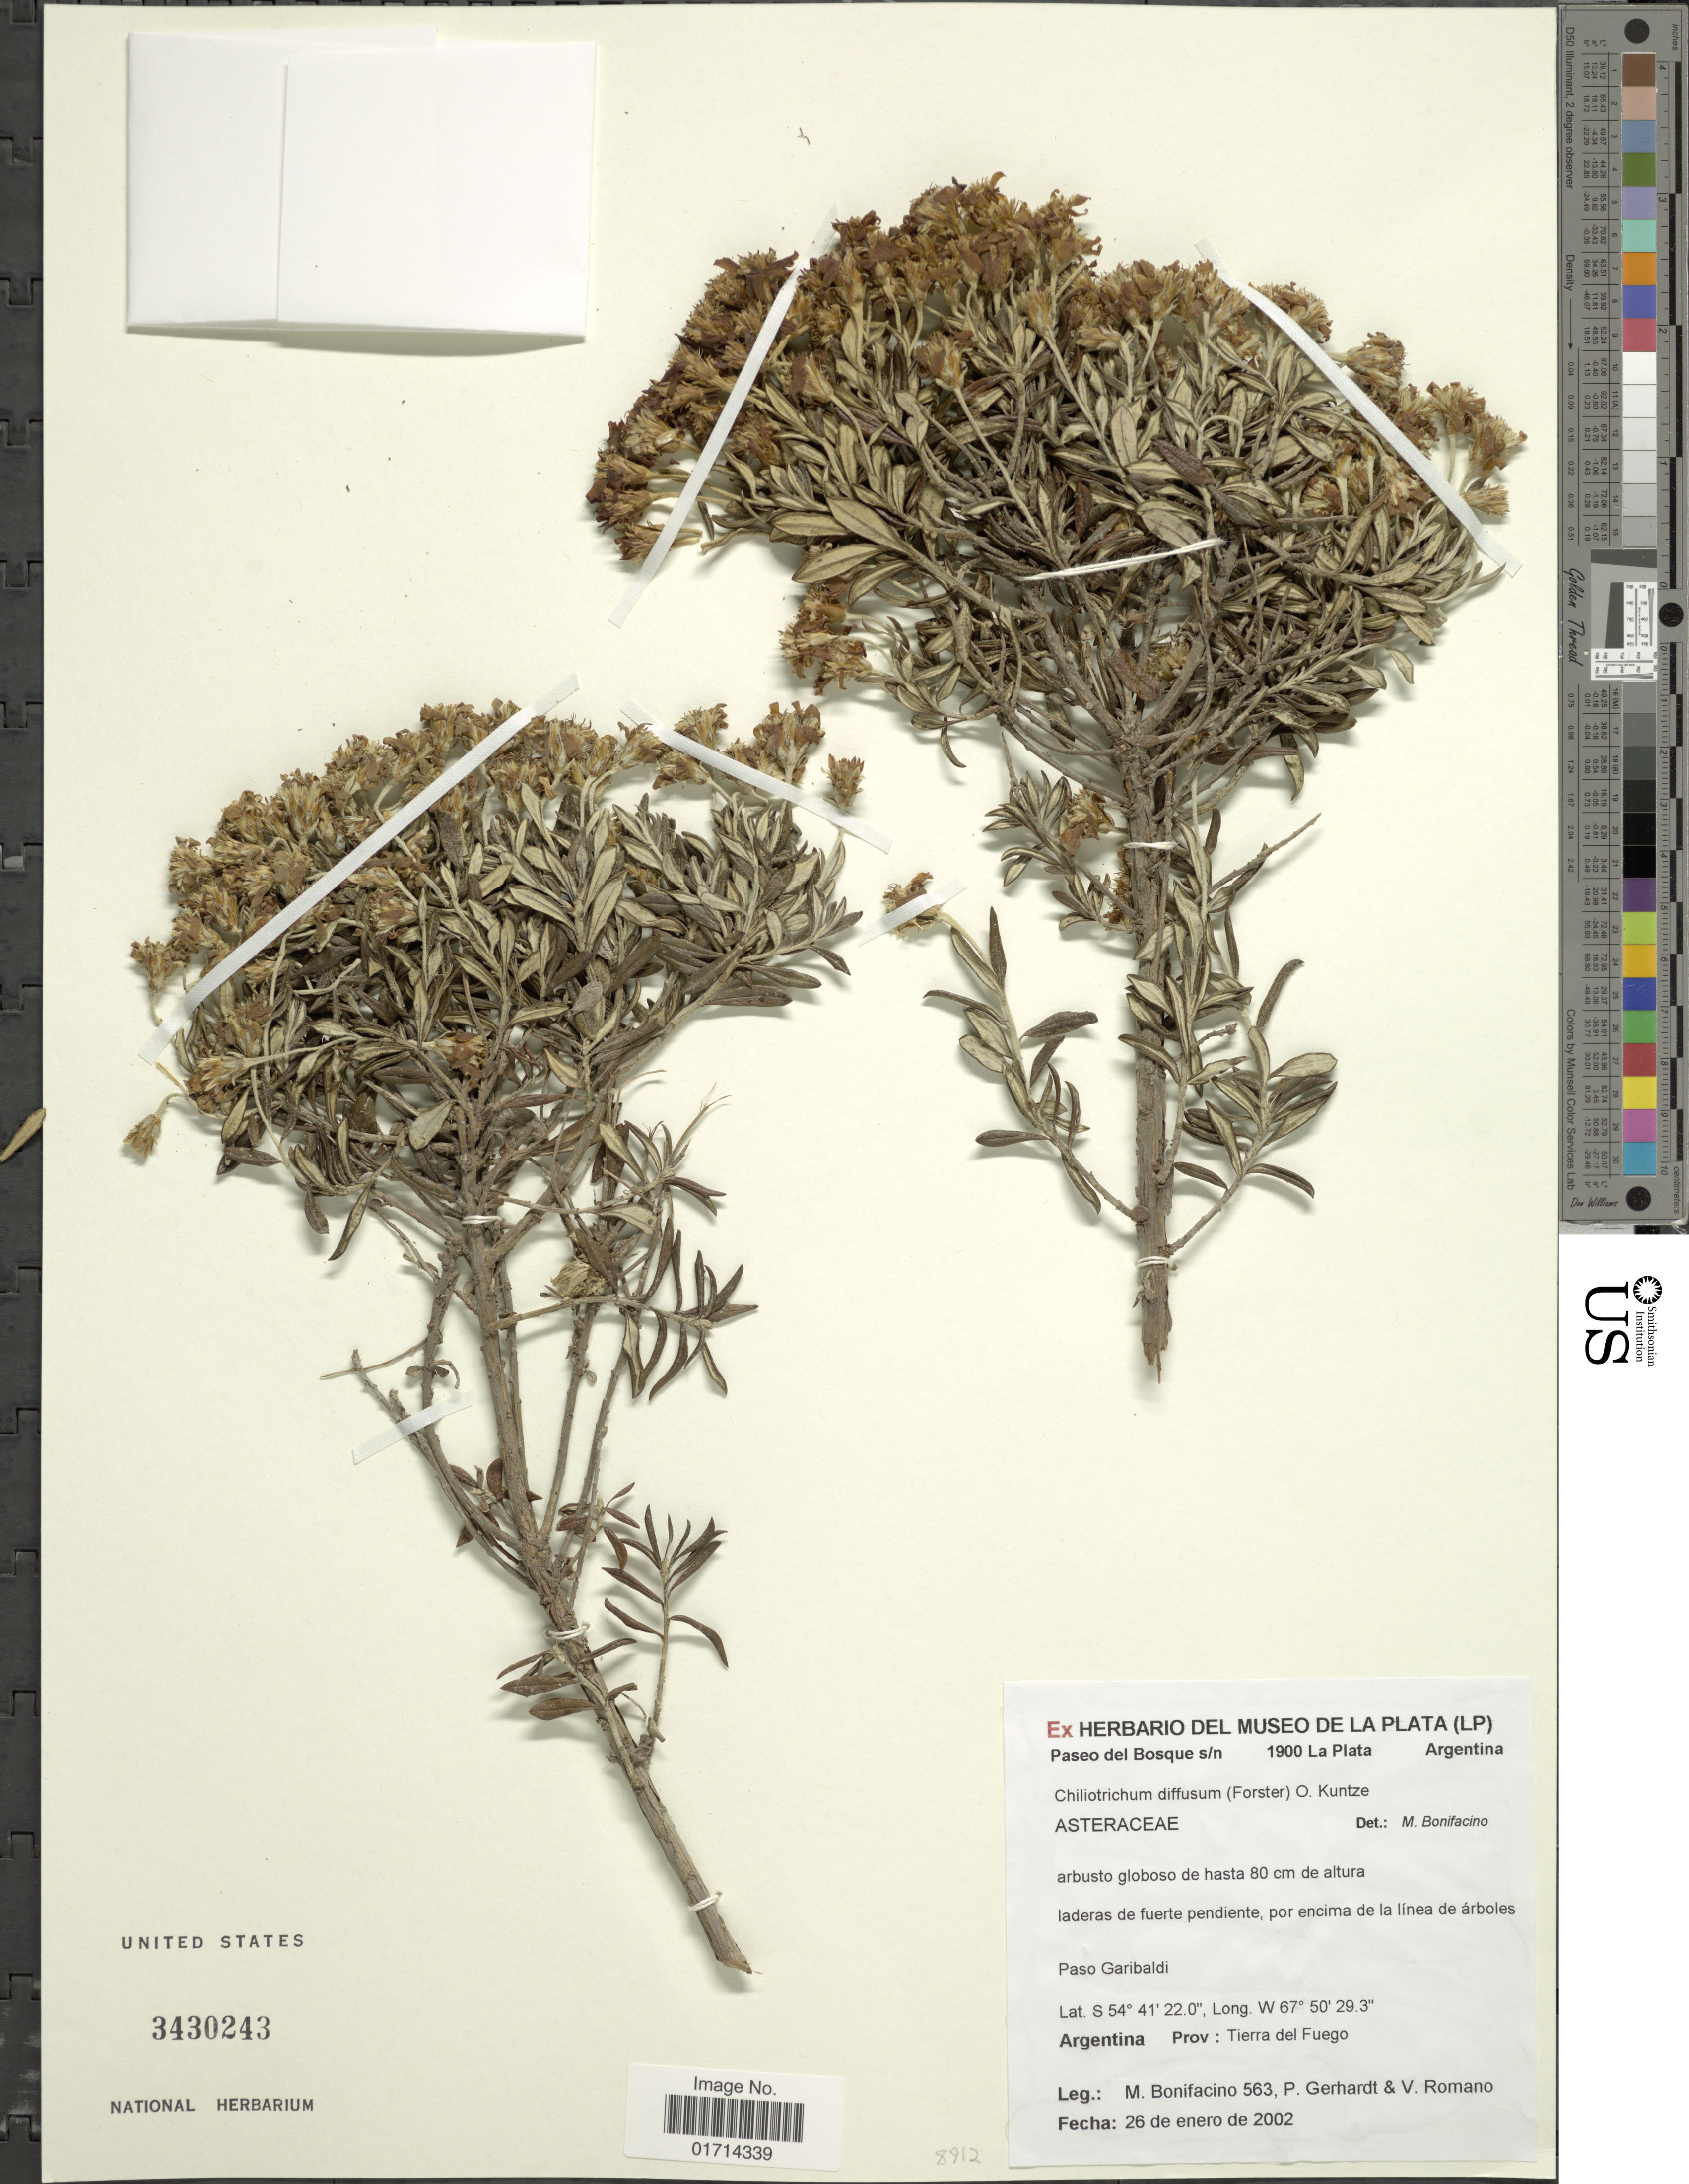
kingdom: Plantae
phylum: Tracheophyta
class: Magnoliopsida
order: Asterales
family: Asteraceae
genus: Chiliotrichum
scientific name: Chiliotrichum diffusum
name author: (G. Forst.) Kuntze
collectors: M. Bonifacino, P. Gerhardt & V. Romano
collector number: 0563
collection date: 2002-01-26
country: Argentina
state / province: Tierra del Fuego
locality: Paso Garibaldi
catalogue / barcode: US 3430243